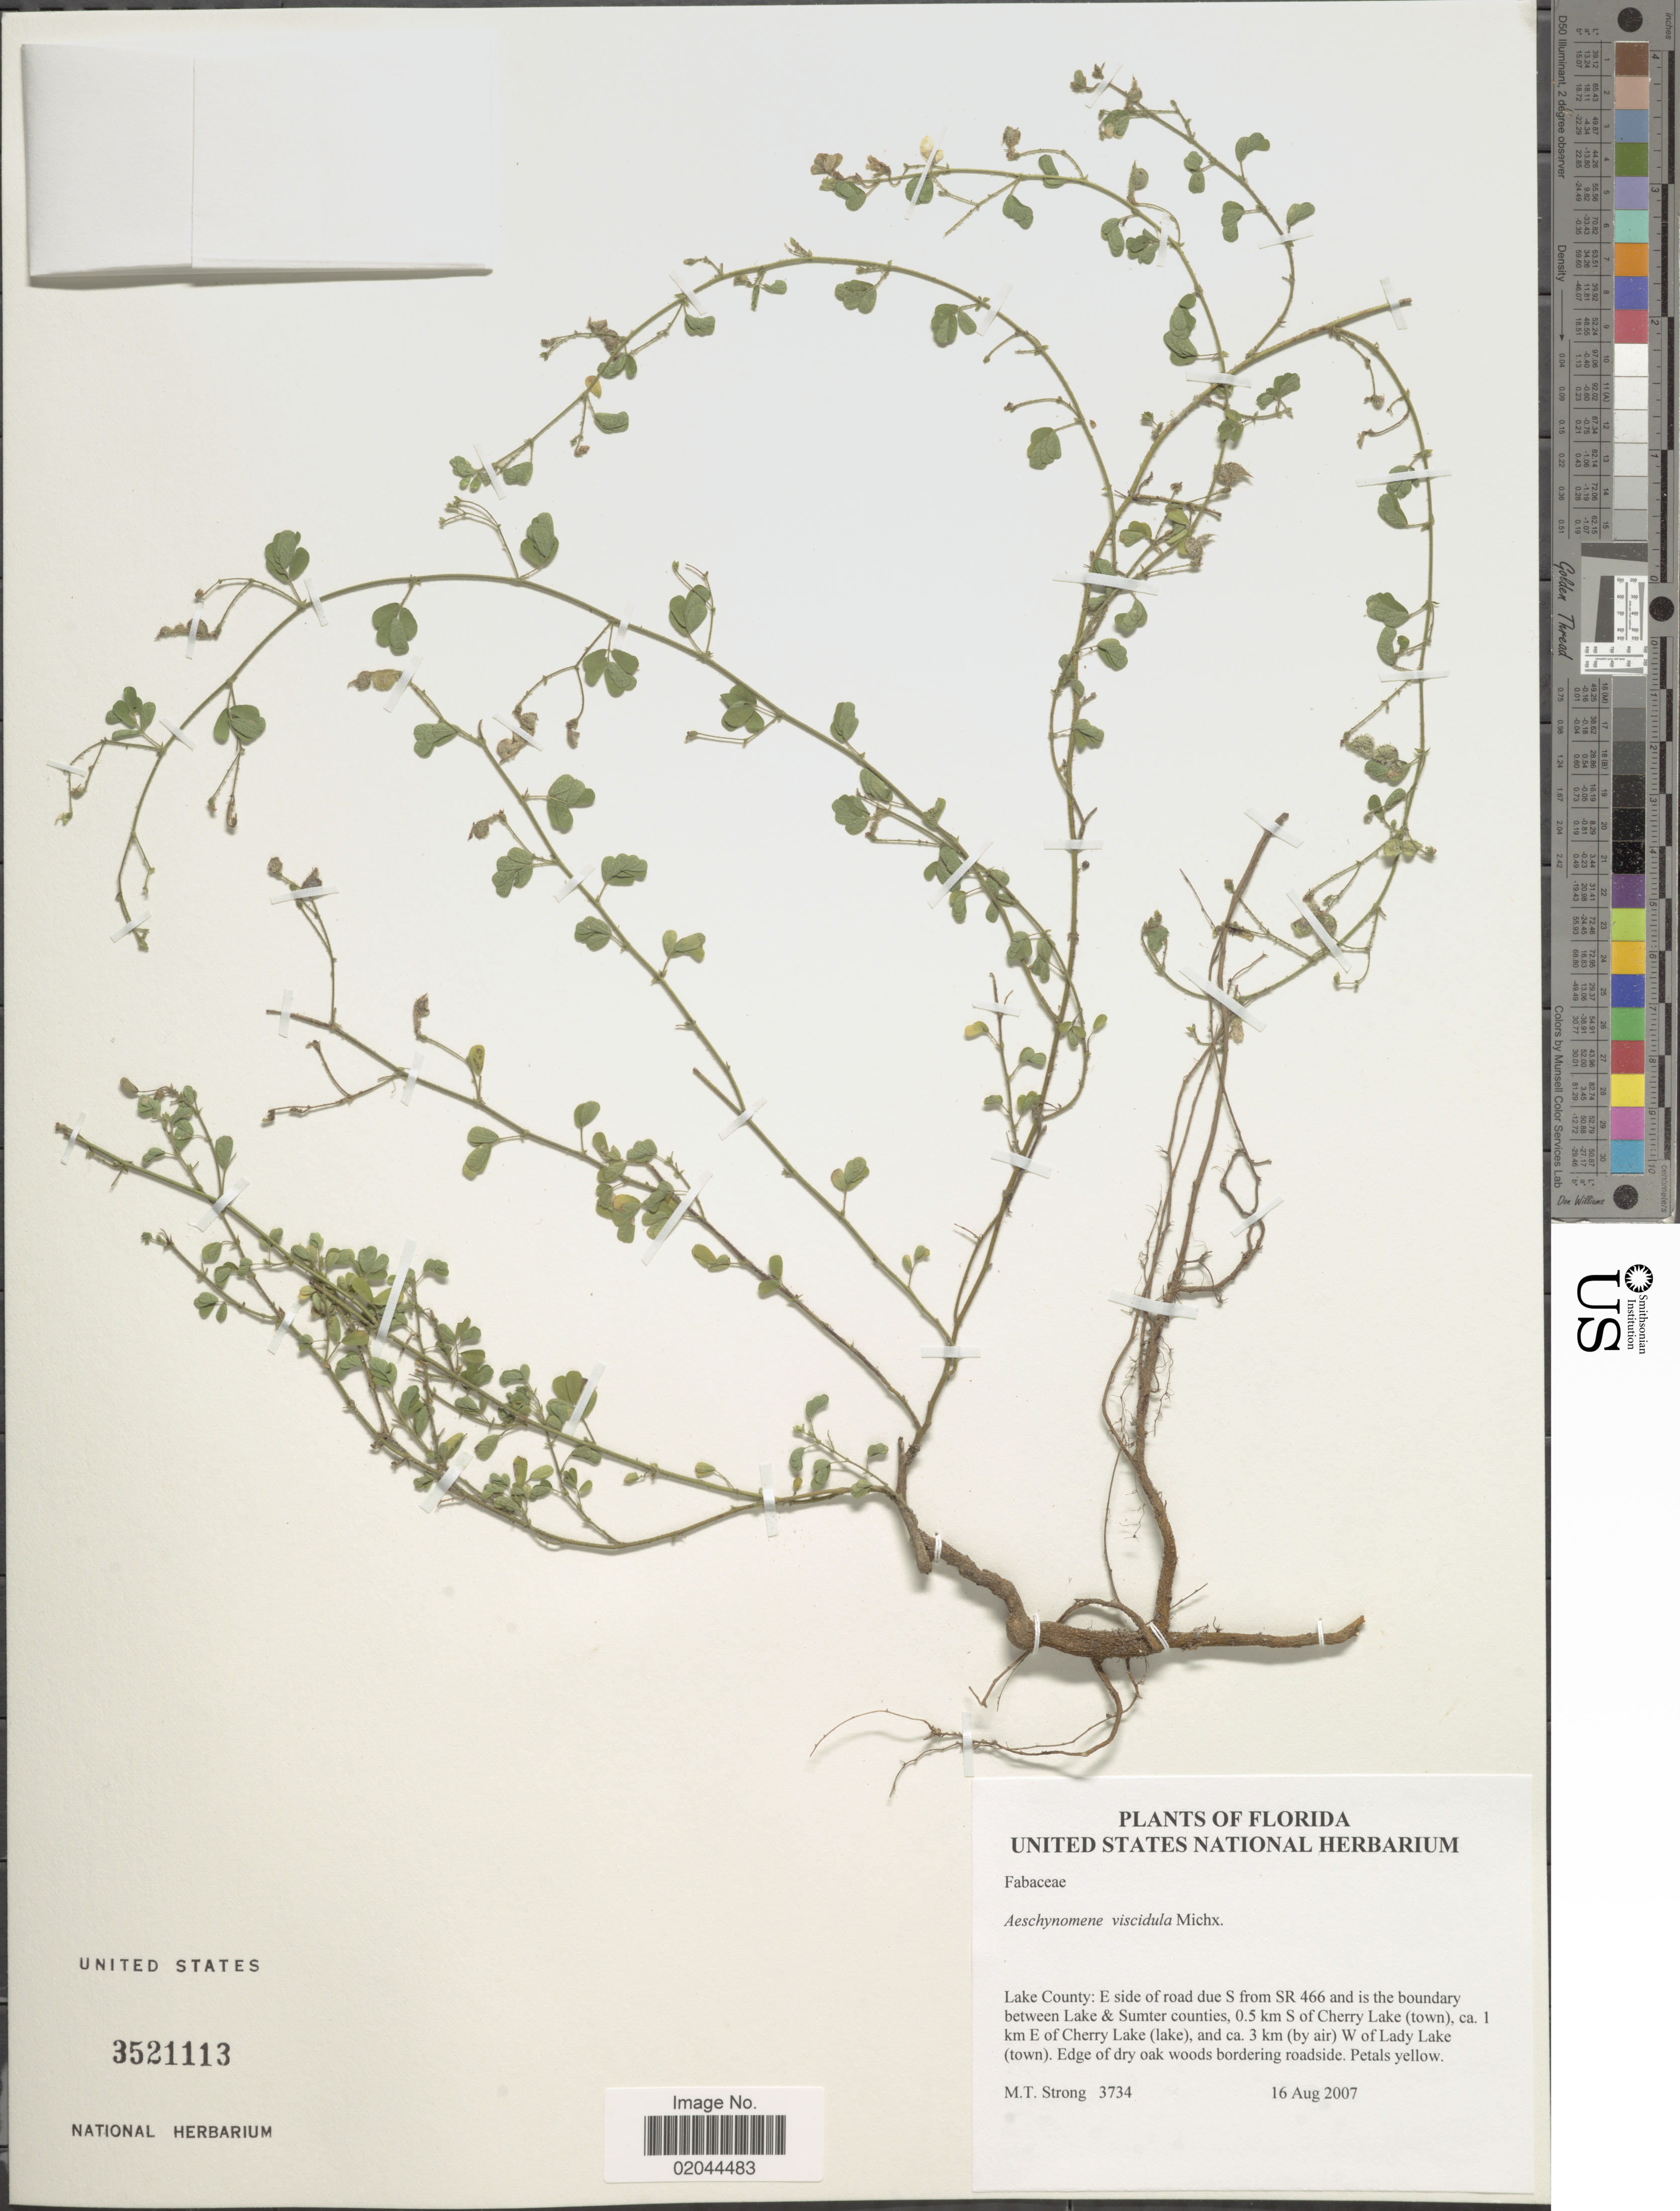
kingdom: Plantae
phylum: Tracheophyta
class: Magnoliopsida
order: Fabales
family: Fabaceae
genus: Aeschynomene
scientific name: Aeschynomene viscidula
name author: Michx.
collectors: M. T. Strong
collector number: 3734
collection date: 2007-08-16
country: United States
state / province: Florida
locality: Lake County: E side of road due S from SR 466 and is the boundary between Lake & Sumter counties, 0.5 km S of Cherry Lake (town), ca. 1 km E of Cherry Lake (lake), and ca. 3 km (by air) W of Lady Lake (town), edge of dry oak woods bordering roadside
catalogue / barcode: US 3521113